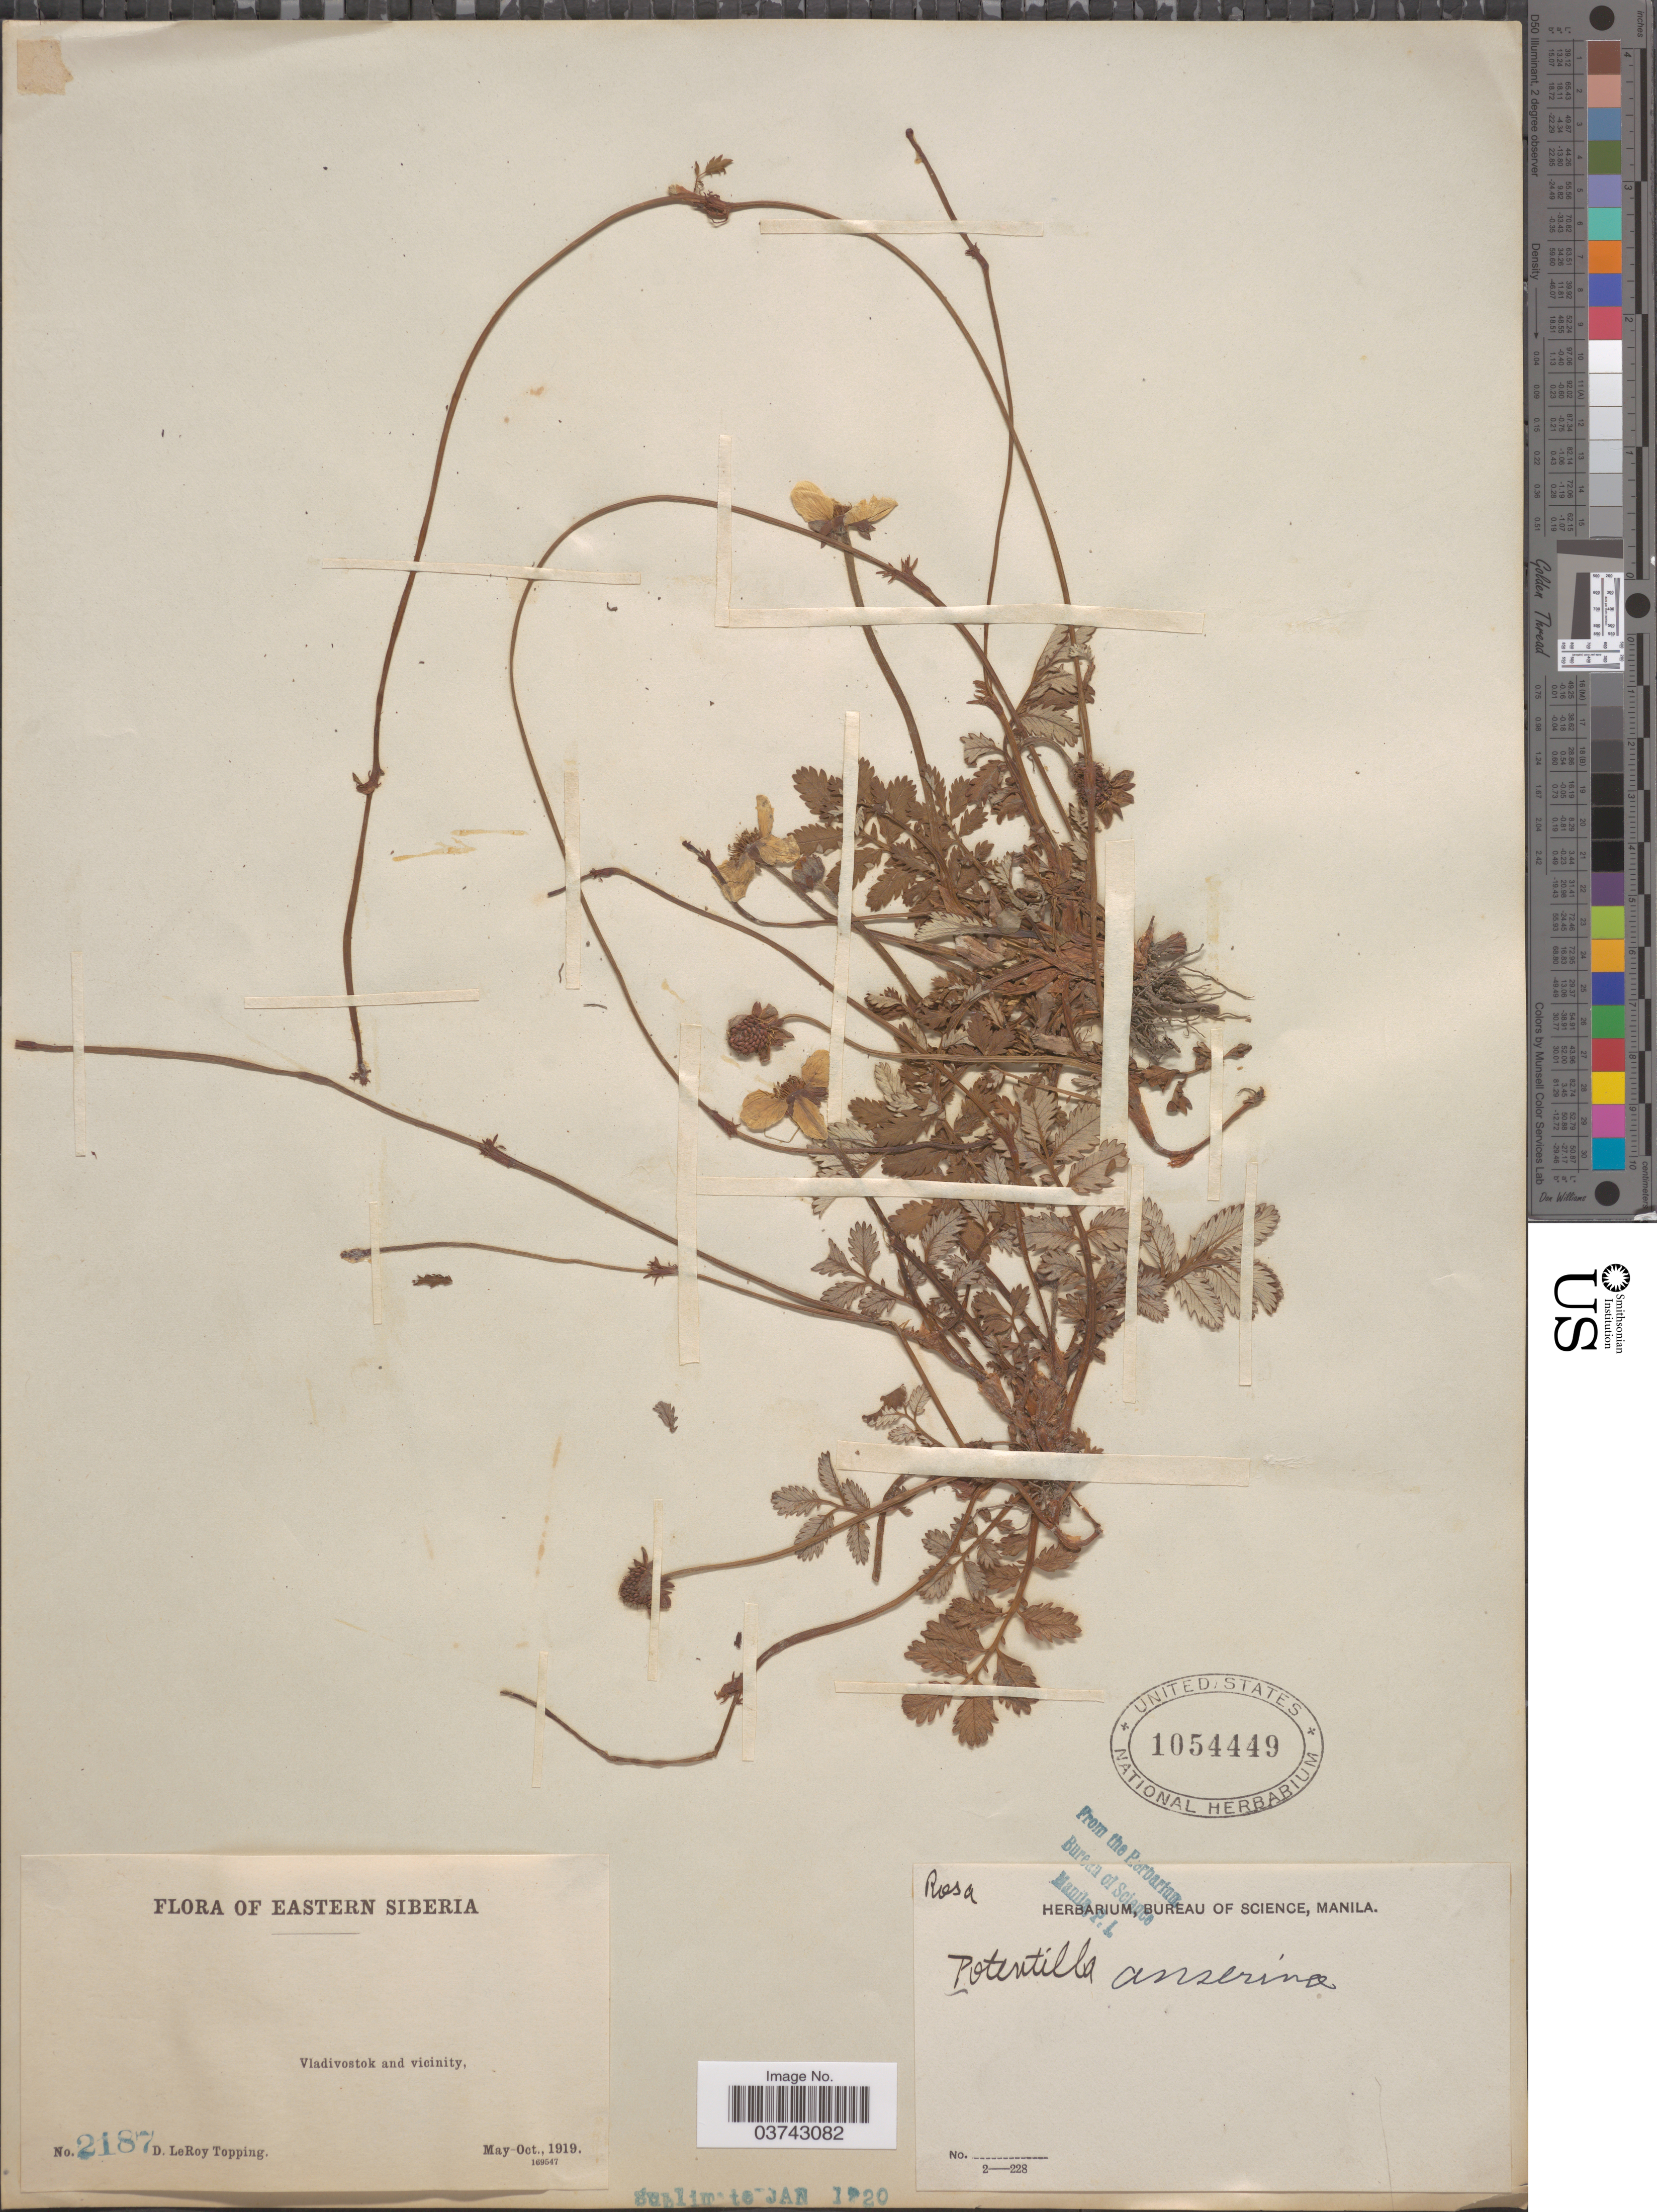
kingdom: Plantae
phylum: Tracheophyta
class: Magnoliopsida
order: Rosales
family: Rosaceae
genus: Argentina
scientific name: Argentina anserina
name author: (L.) Rydb.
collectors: D. L. Topping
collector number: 2187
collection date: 1919-05/1919-10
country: Russian Federation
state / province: Primorsky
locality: Eastern Siberia. Vladivostok and vicinity.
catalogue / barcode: US 1054449